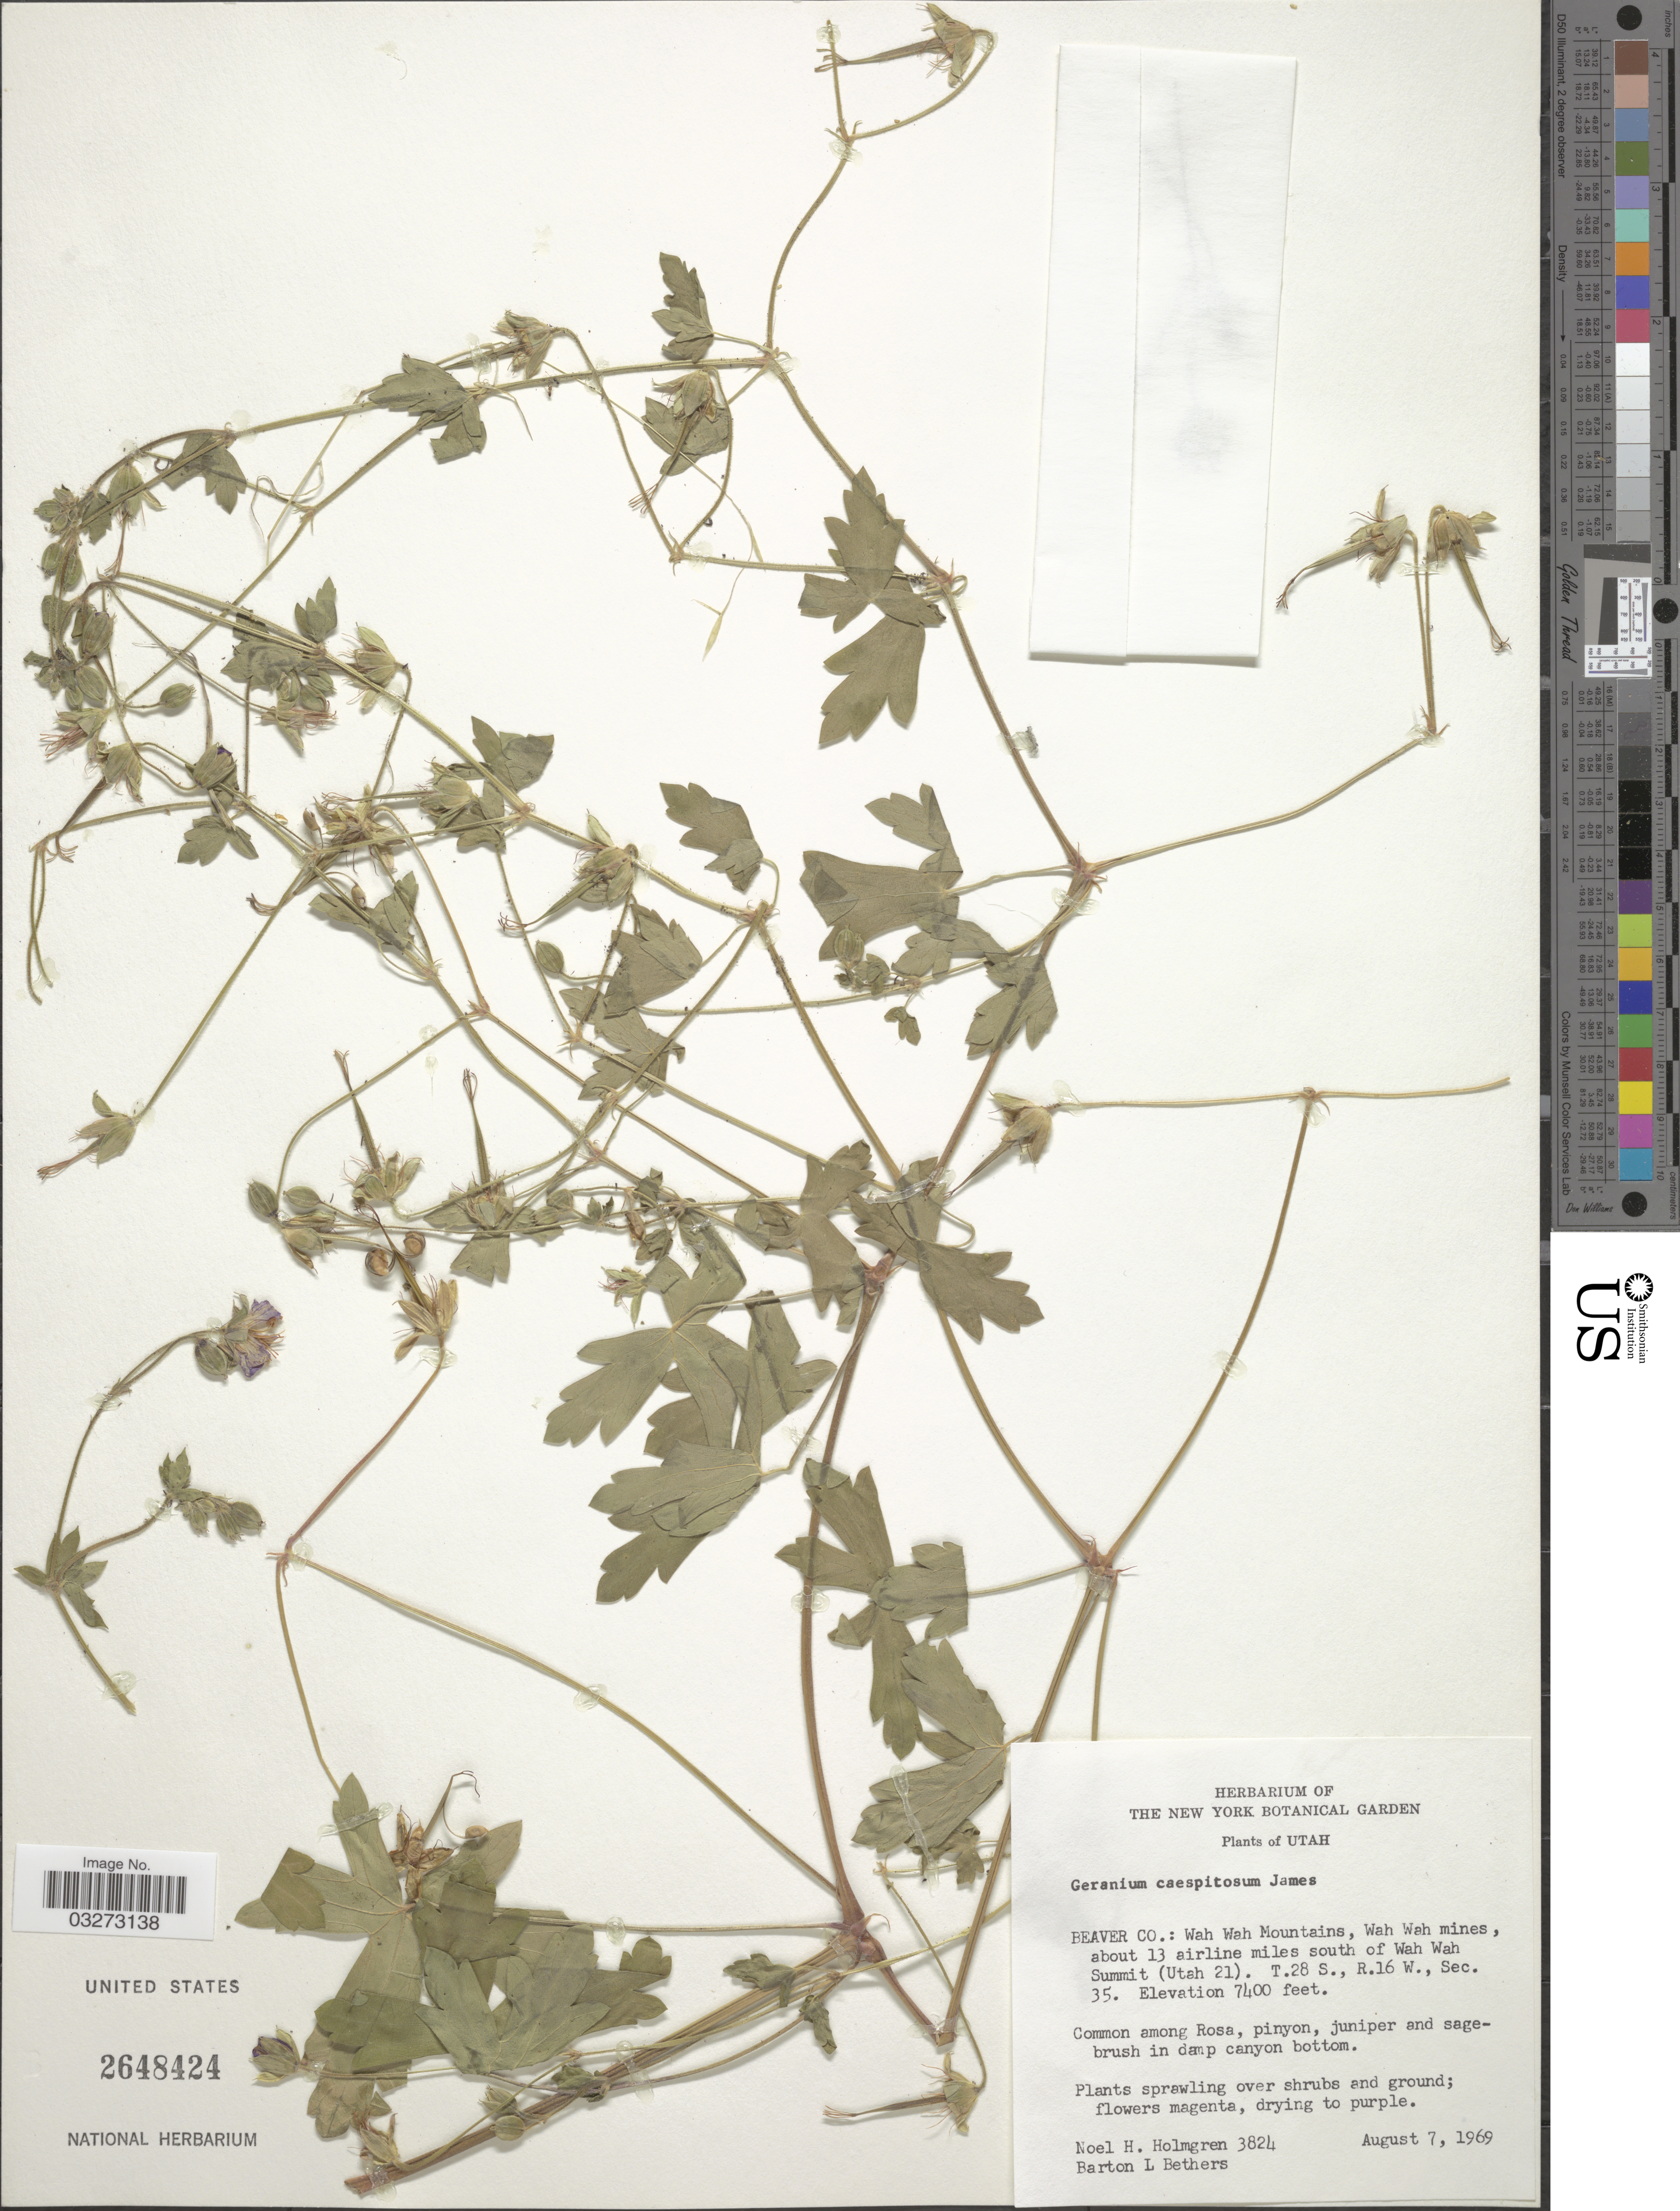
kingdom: Plantae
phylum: Tracheophyta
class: Magnoliopsida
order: Geraniales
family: Geraniaceae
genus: Geranium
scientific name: Geranium caespitosum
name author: E. James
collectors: N. H. Holmgren & B. Bethers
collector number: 3824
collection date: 1969-08-07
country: United States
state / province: Utah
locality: Beaver Co.: Wah Wah Mountains, Wah Wah mines, about 13 airline miles south of Wah Wah Summit (Utah 21). T. 28 S., R.16 W., Sec. 35.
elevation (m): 2256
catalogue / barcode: US 2648424